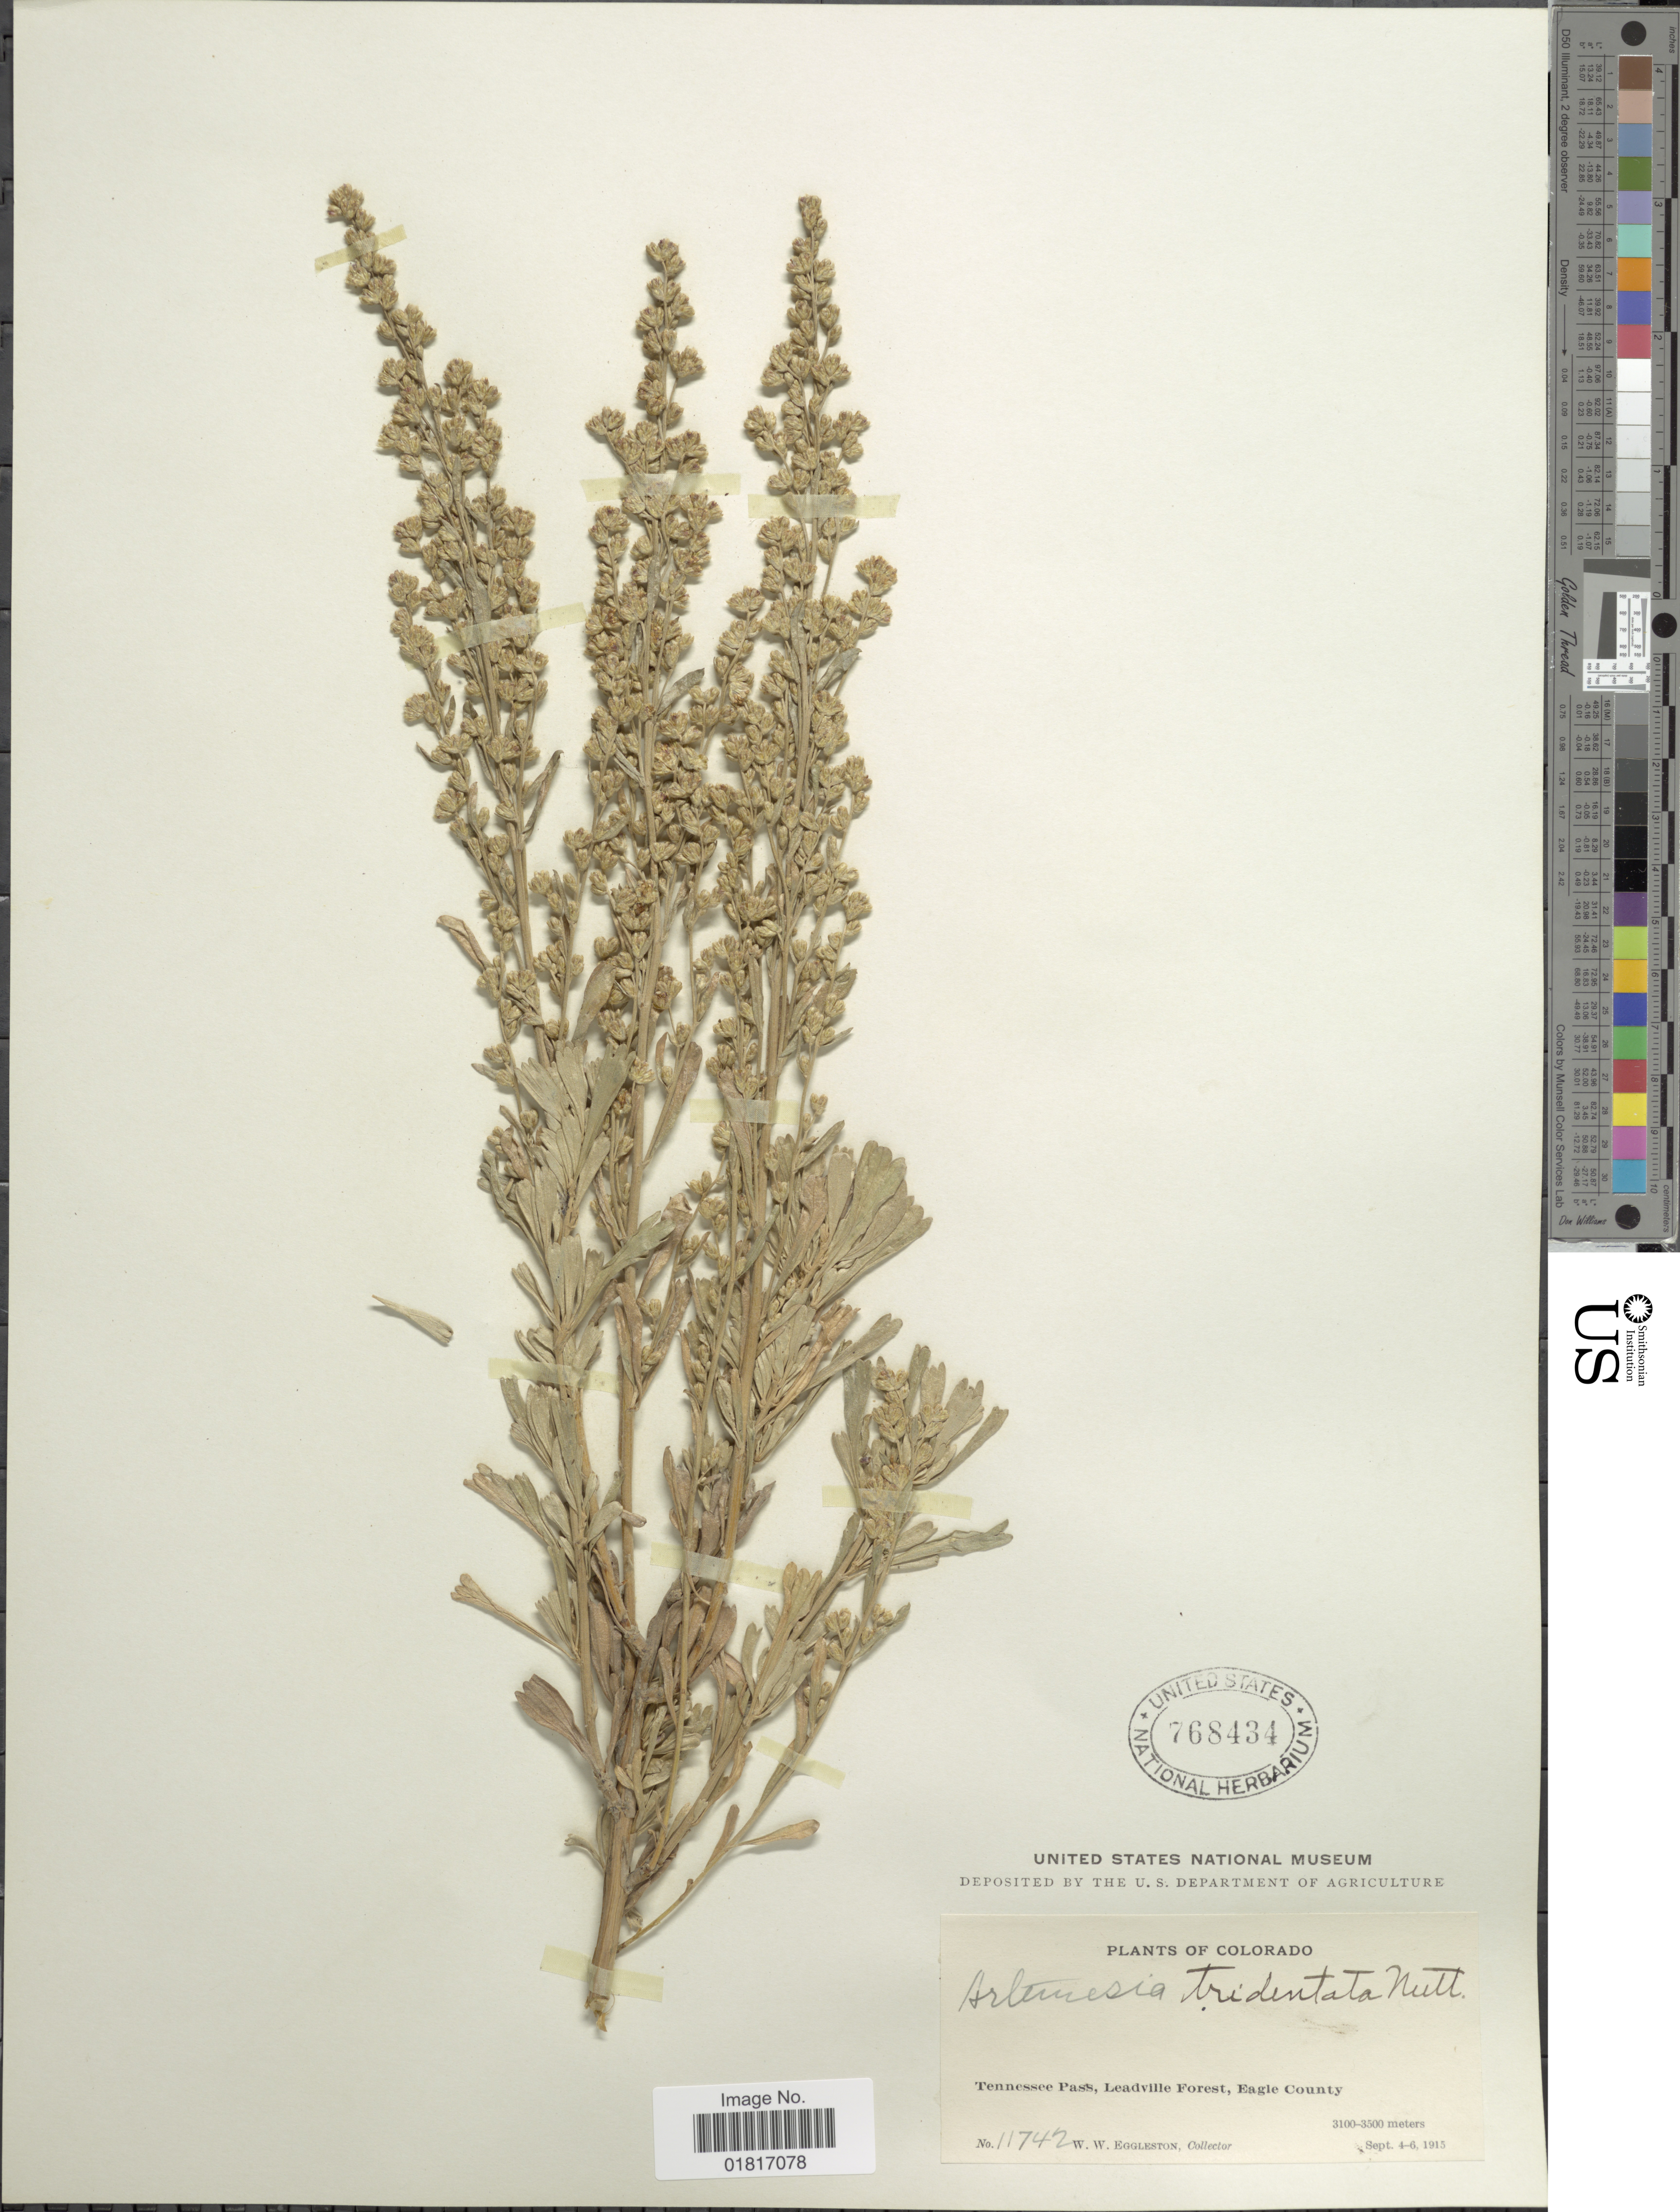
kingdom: Plantae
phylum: Tracheophyta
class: Magnoliopsida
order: Asterales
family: Asteraceae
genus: Artemisia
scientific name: Artemisia tridentata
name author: Nutt.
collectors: W. W. Eggleston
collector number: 11742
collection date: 1915-09-04/1915-09-06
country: United States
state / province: Colorado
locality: Tennessee Pass, Leadville Forest, Eagle County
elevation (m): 3100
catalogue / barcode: US 768434